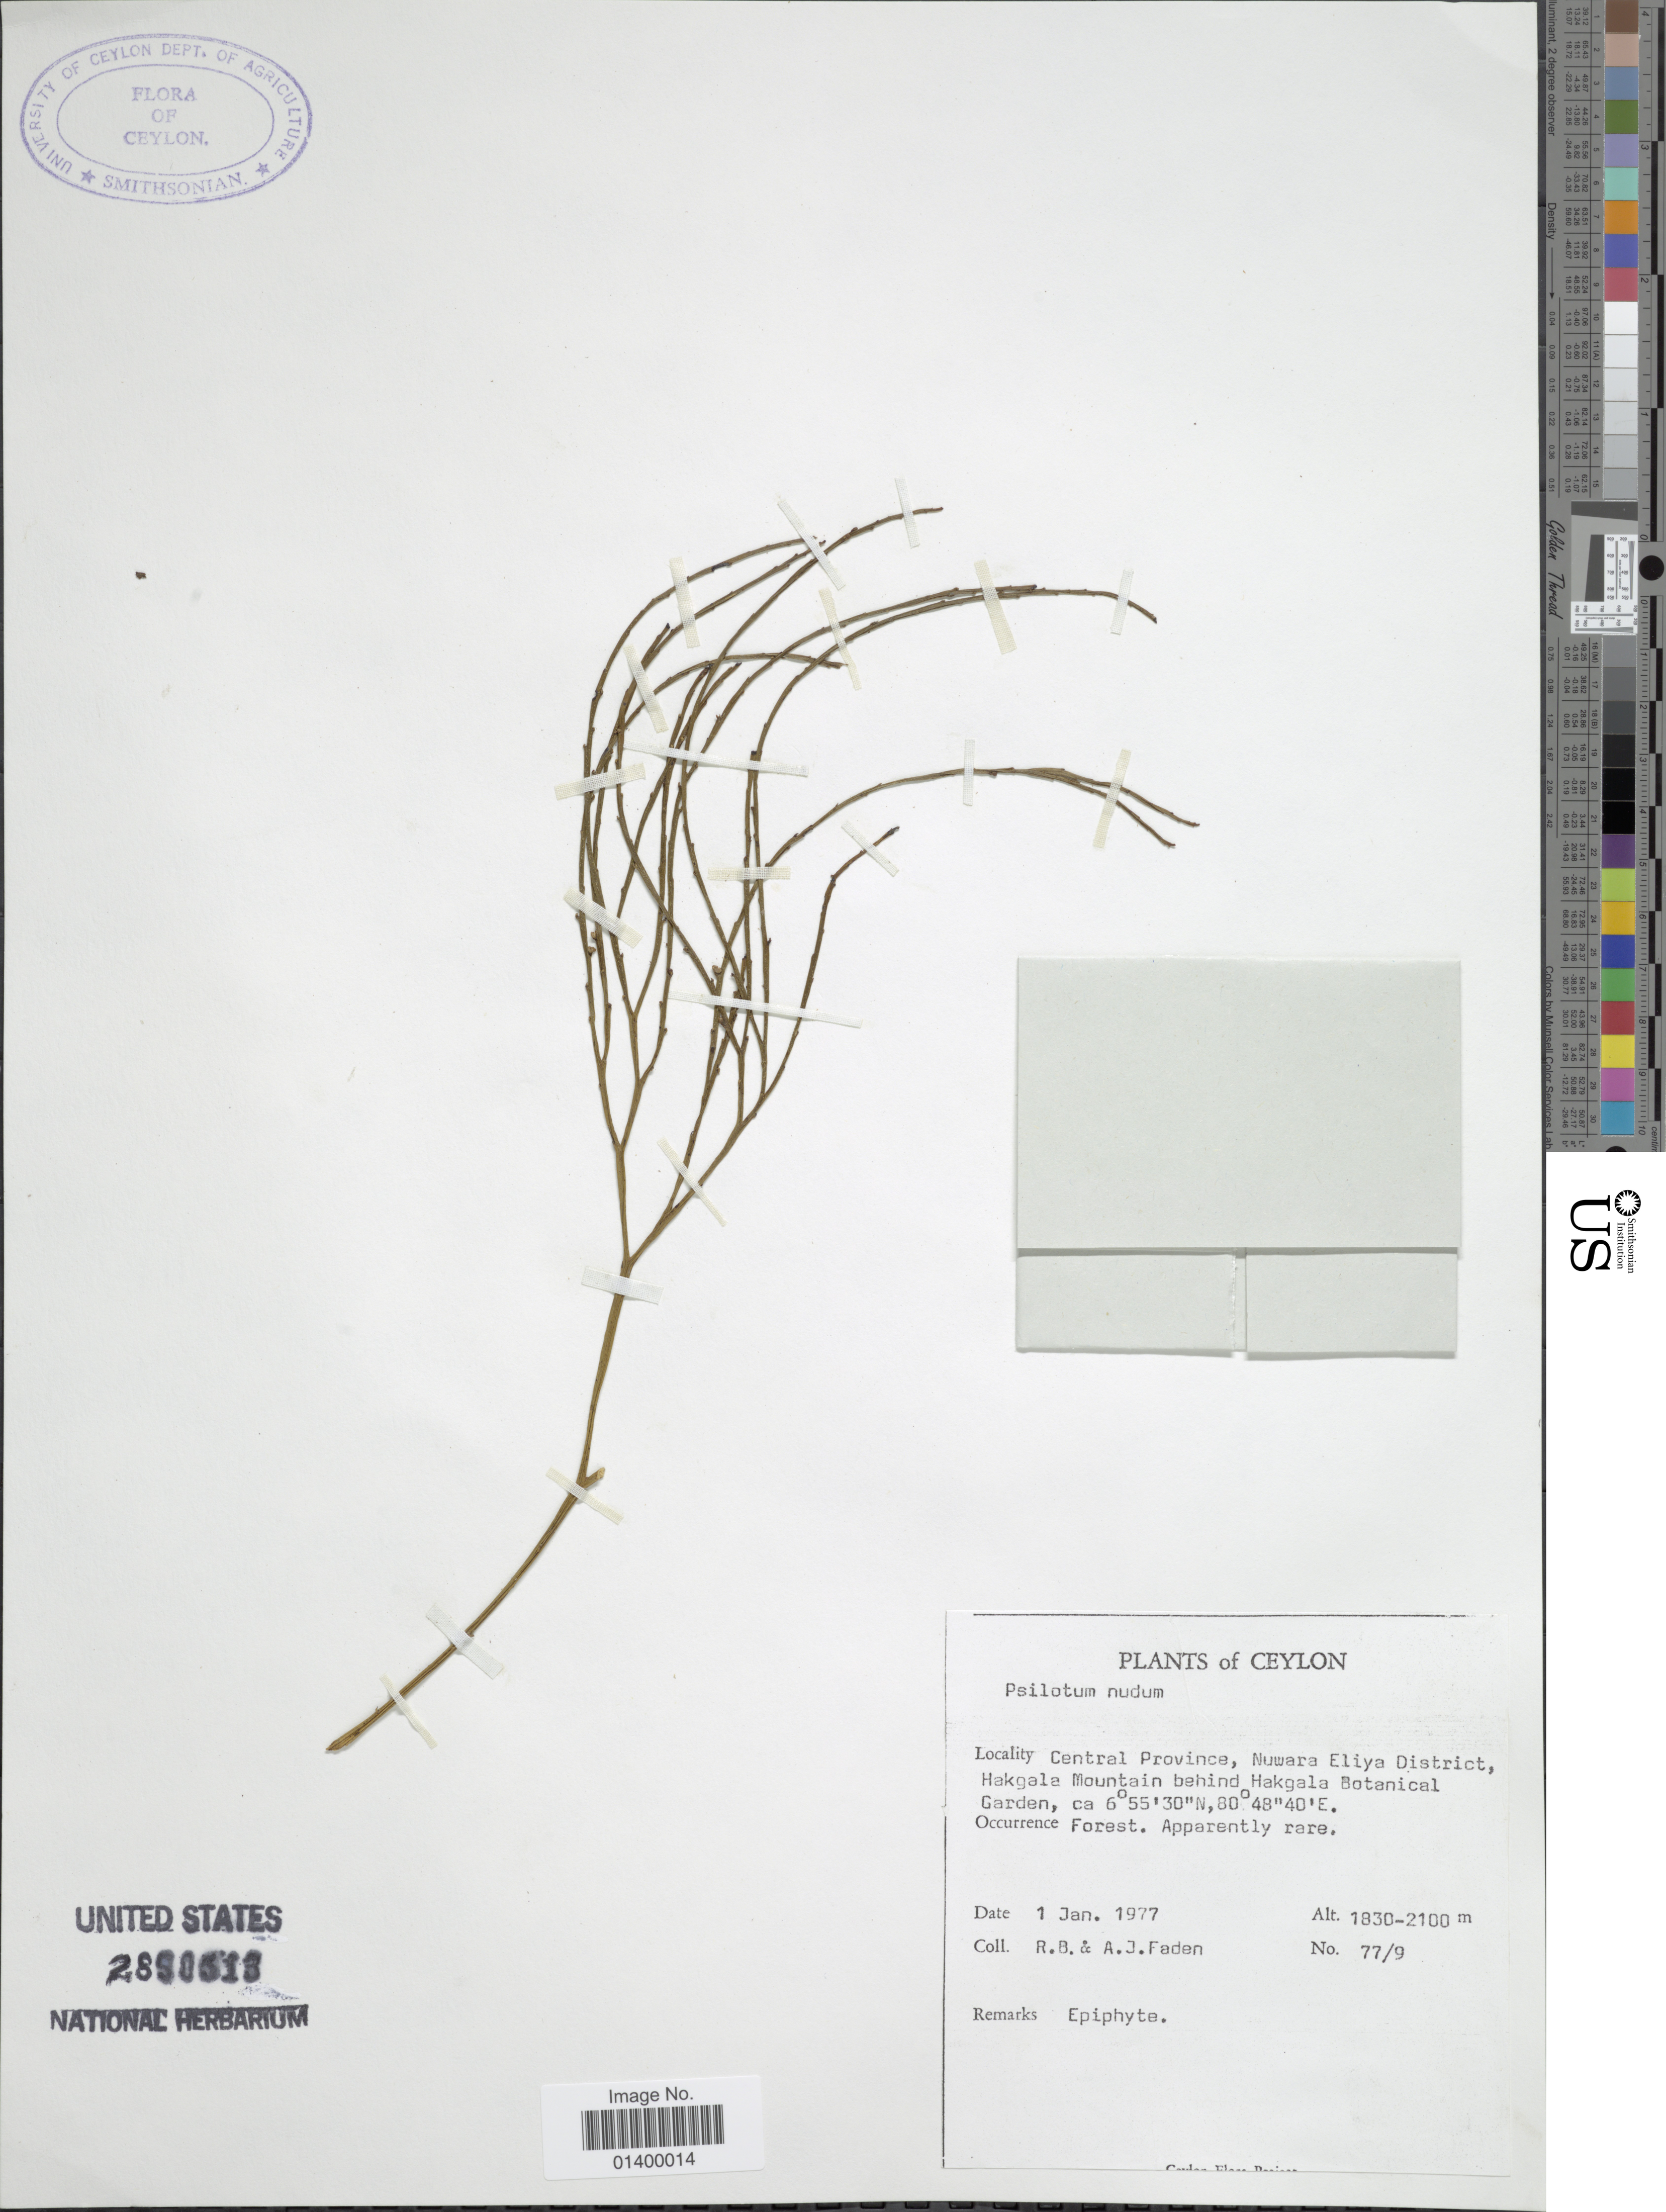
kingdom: Plantae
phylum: Tracheophyta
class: Polypodiopsida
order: Psilotales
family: Psilotaceae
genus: Psilotum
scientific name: Psilotum nudum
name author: (L.) P. Beauv.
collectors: R. B. Faden & A. J. Faden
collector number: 77/9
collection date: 1977-01-01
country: Sri Lanka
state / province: Central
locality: Ceylon. Central Province, Nuwara Eliya District, Hakgale Mountain behind Hakgala Botanical Garden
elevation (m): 1830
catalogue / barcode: US 2850513